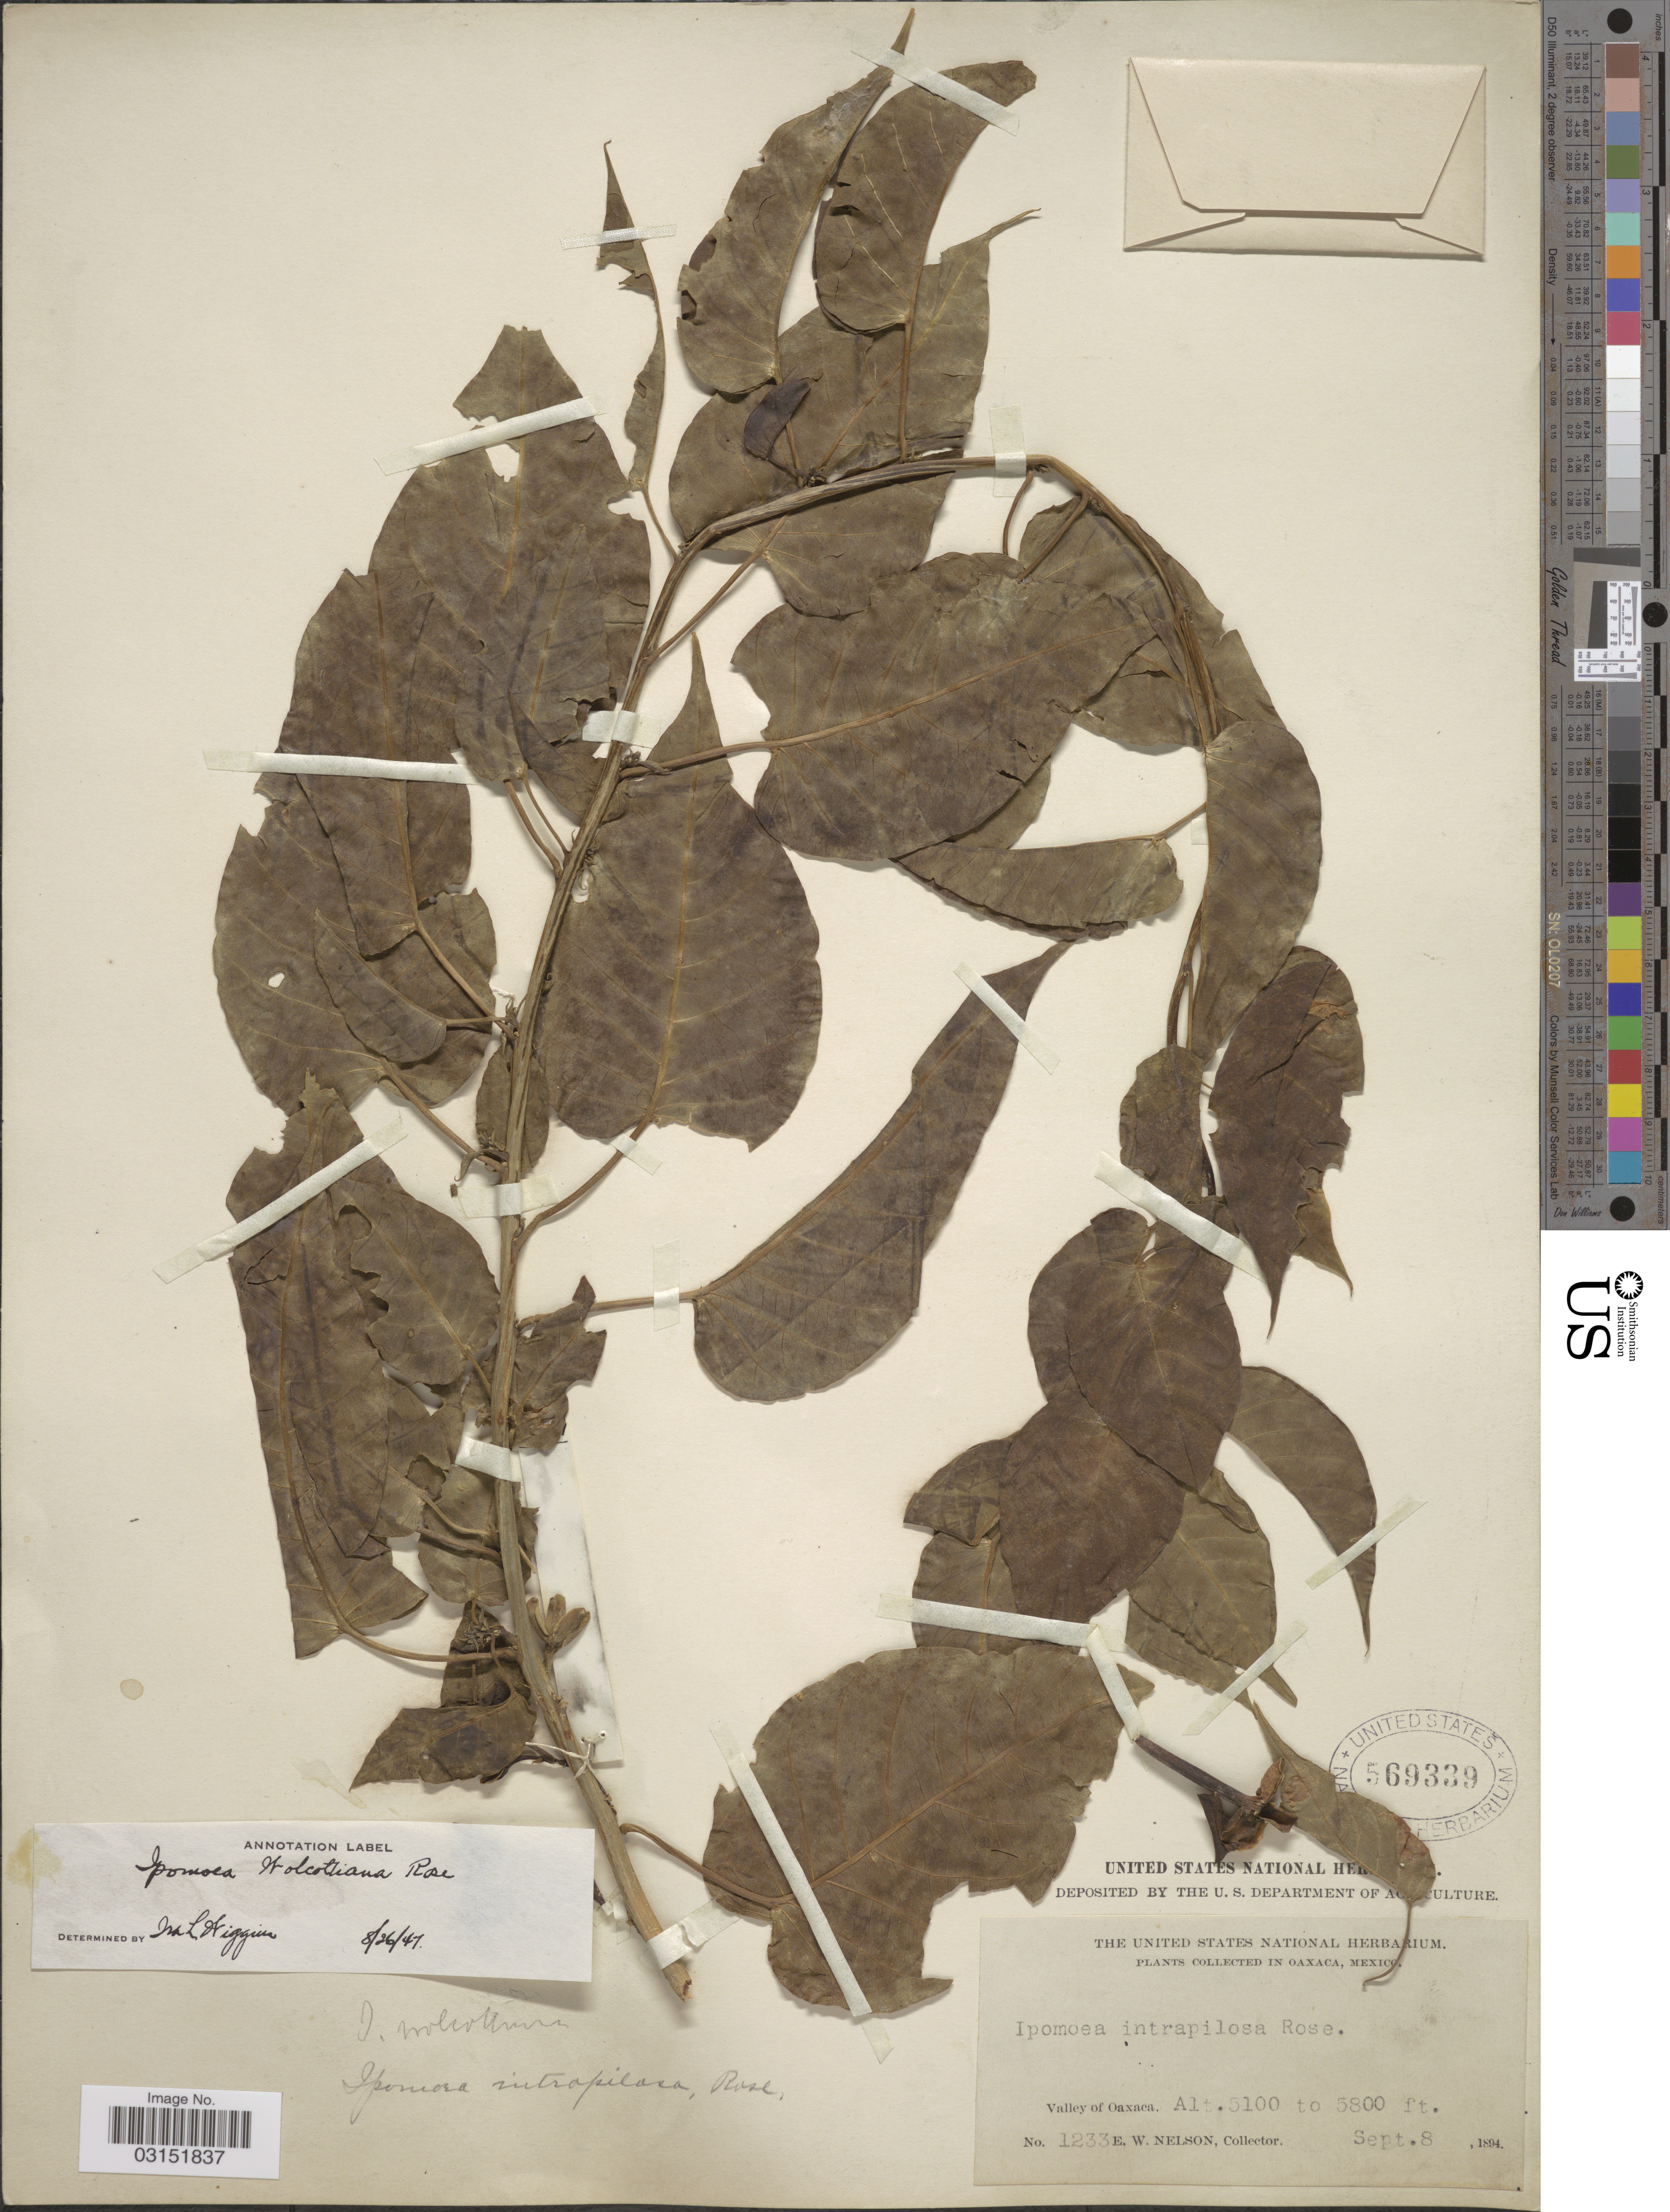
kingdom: Plantae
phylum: Tracheophyta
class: Magnoliopsida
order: Solanales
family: Convolvulaceae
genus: Ipomoea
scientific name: Ipomoea wolcottiana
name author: Rose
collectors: E. W. Nelson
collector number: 1233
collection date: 1894-09-08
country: Mexico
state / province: Oaxaca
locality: Valley of Oaxaca.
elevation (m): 1554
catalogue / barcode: US 569339